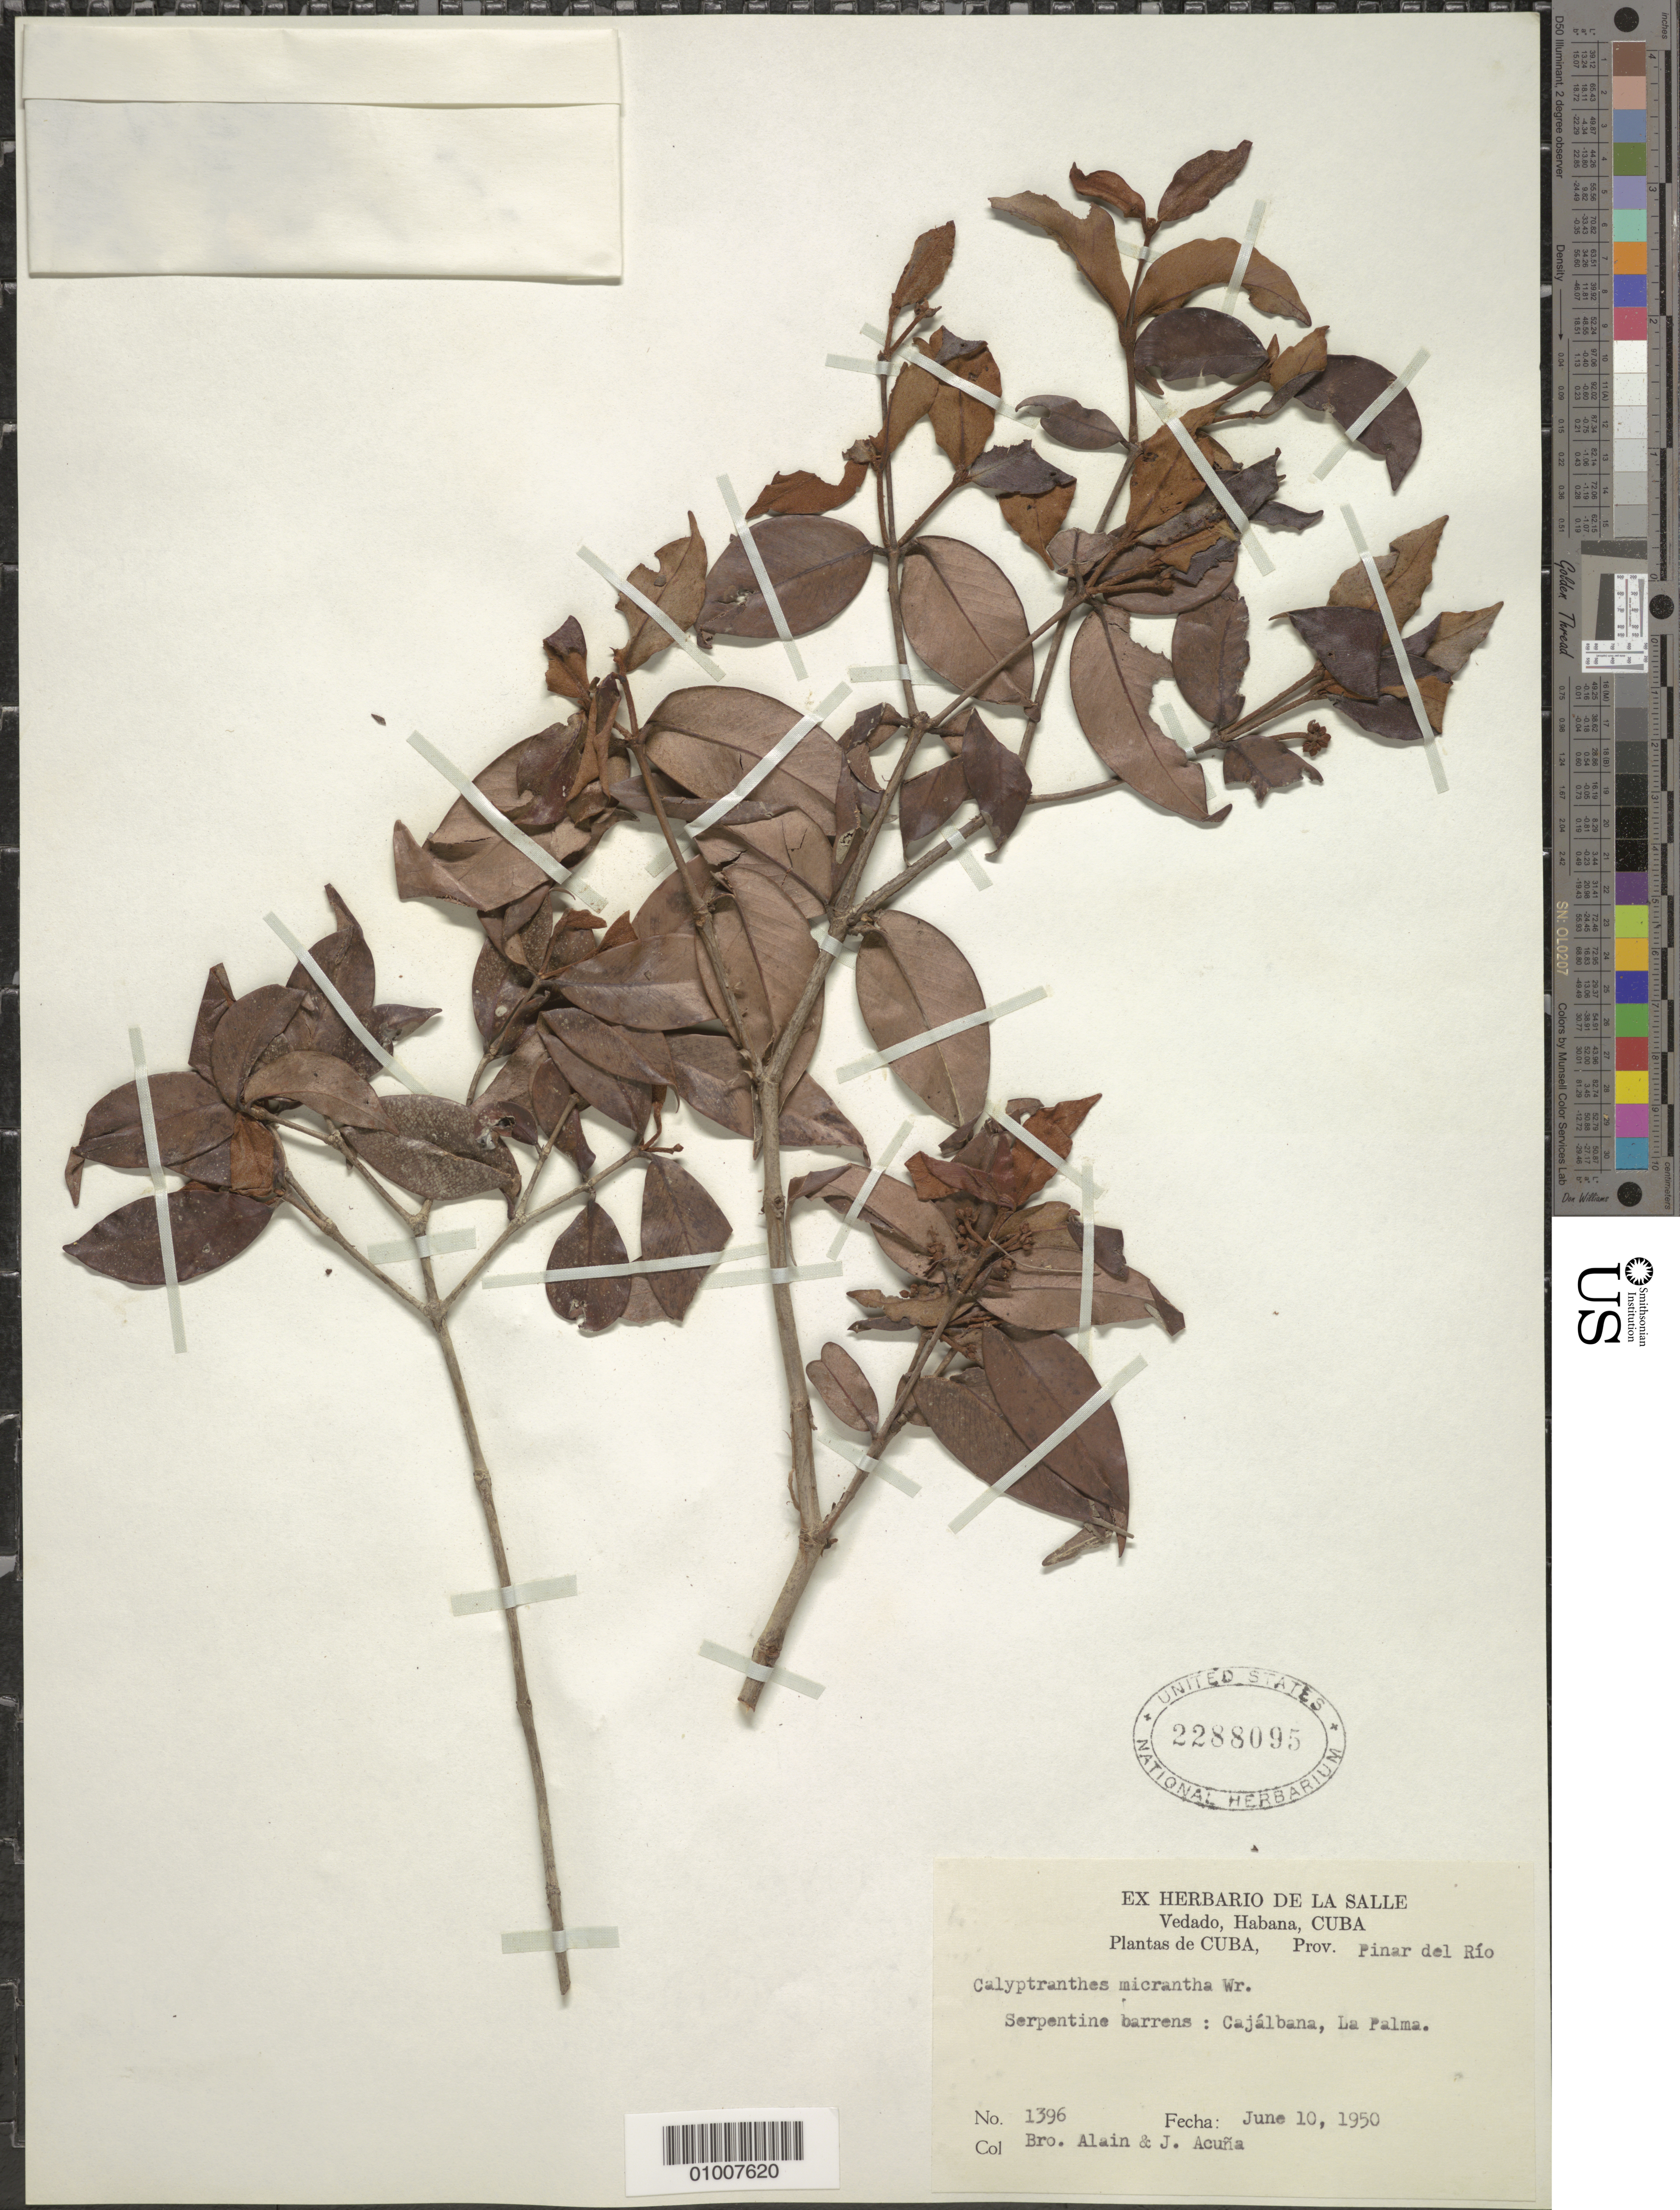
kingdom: Plantae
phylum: Tracheophyta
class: Magnoliopsida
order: Myrtales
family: Myrtaceae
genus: Myrcia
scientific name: Myrcia parviantha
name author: Z. Acosta & K. Samra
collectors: A. H. Liogier & J. Acuña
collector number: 1396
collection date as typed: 10 Jun 1950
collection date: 1950-06-10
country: Cuba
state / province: Pinar del Rio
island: Cuba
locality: Cajálbana, La Palma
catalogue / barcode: US 2288095